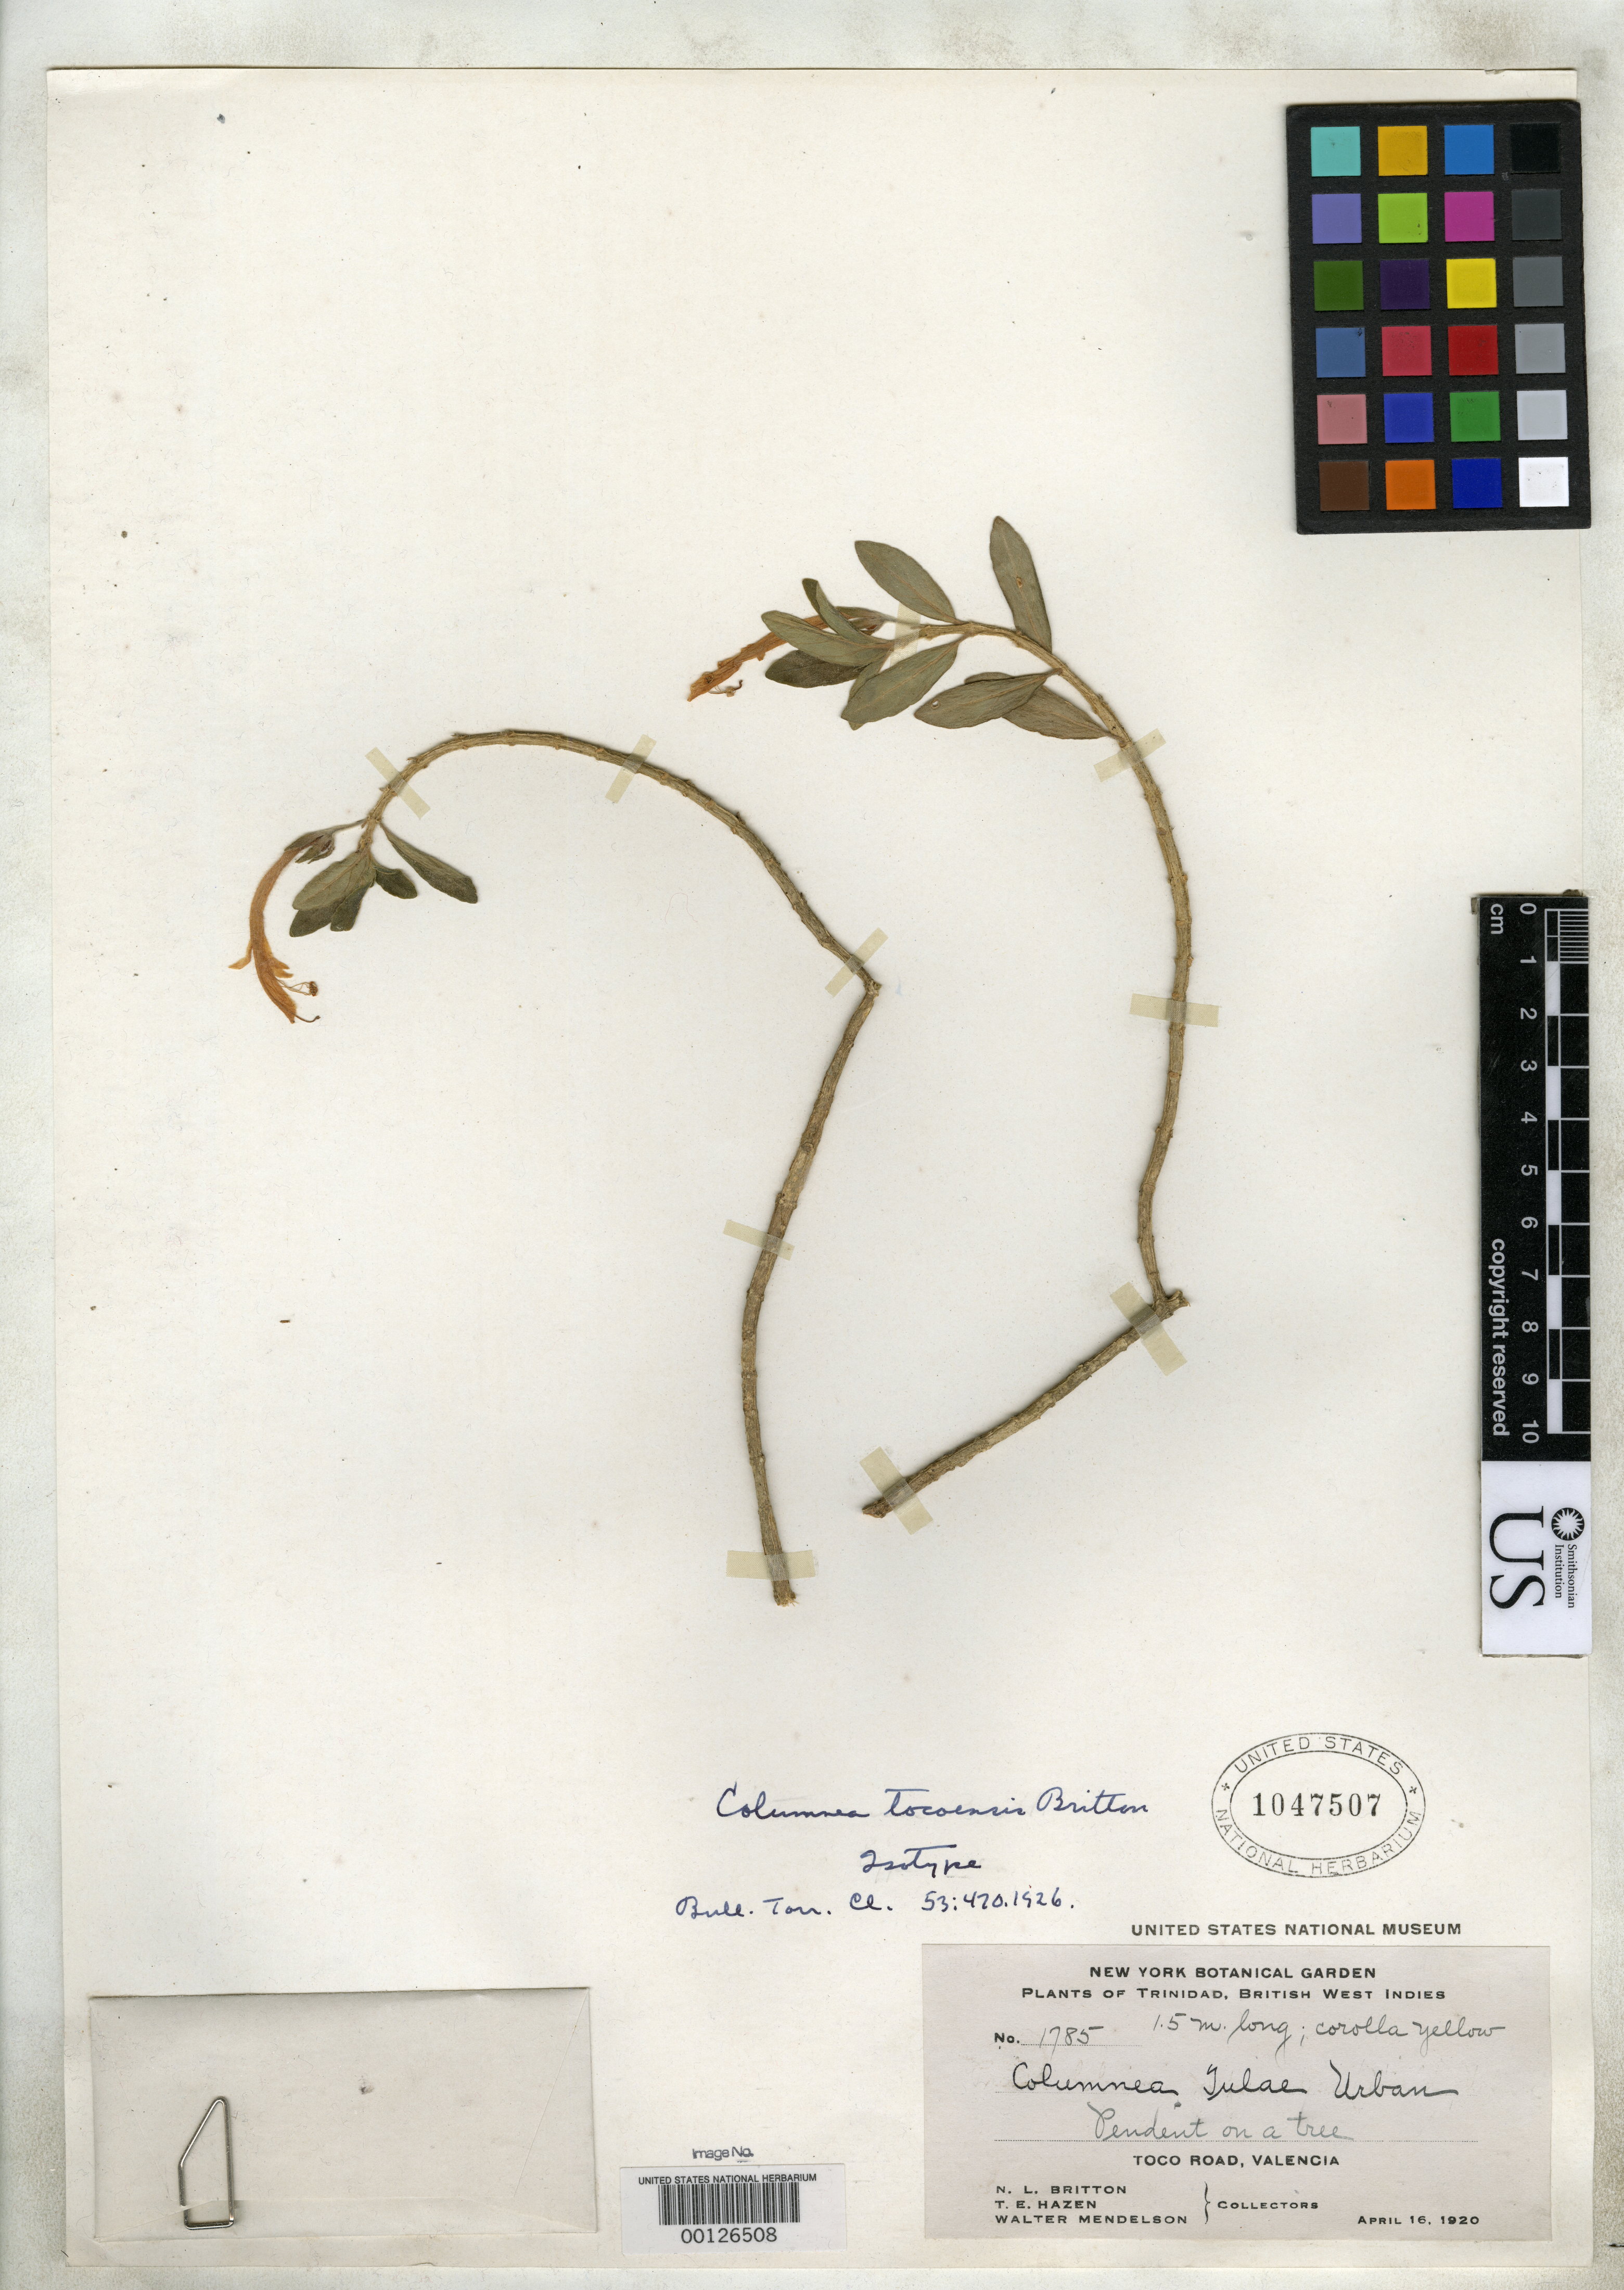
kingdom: Plantae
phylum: Tracheophyta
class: Magnoliopsida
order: Lamiales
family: Gesneriaceae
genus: Columnea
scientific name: Columnea tocoensis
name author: Britton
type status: Isotype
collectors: N. Britton, T. E. Hazen & W. Mendelson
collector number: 1785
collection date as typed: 16 Apr 1920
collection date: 1920-04-16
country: Trinidad and Tobago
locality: Toco Road, near Valencia.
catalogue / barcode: US 1047507